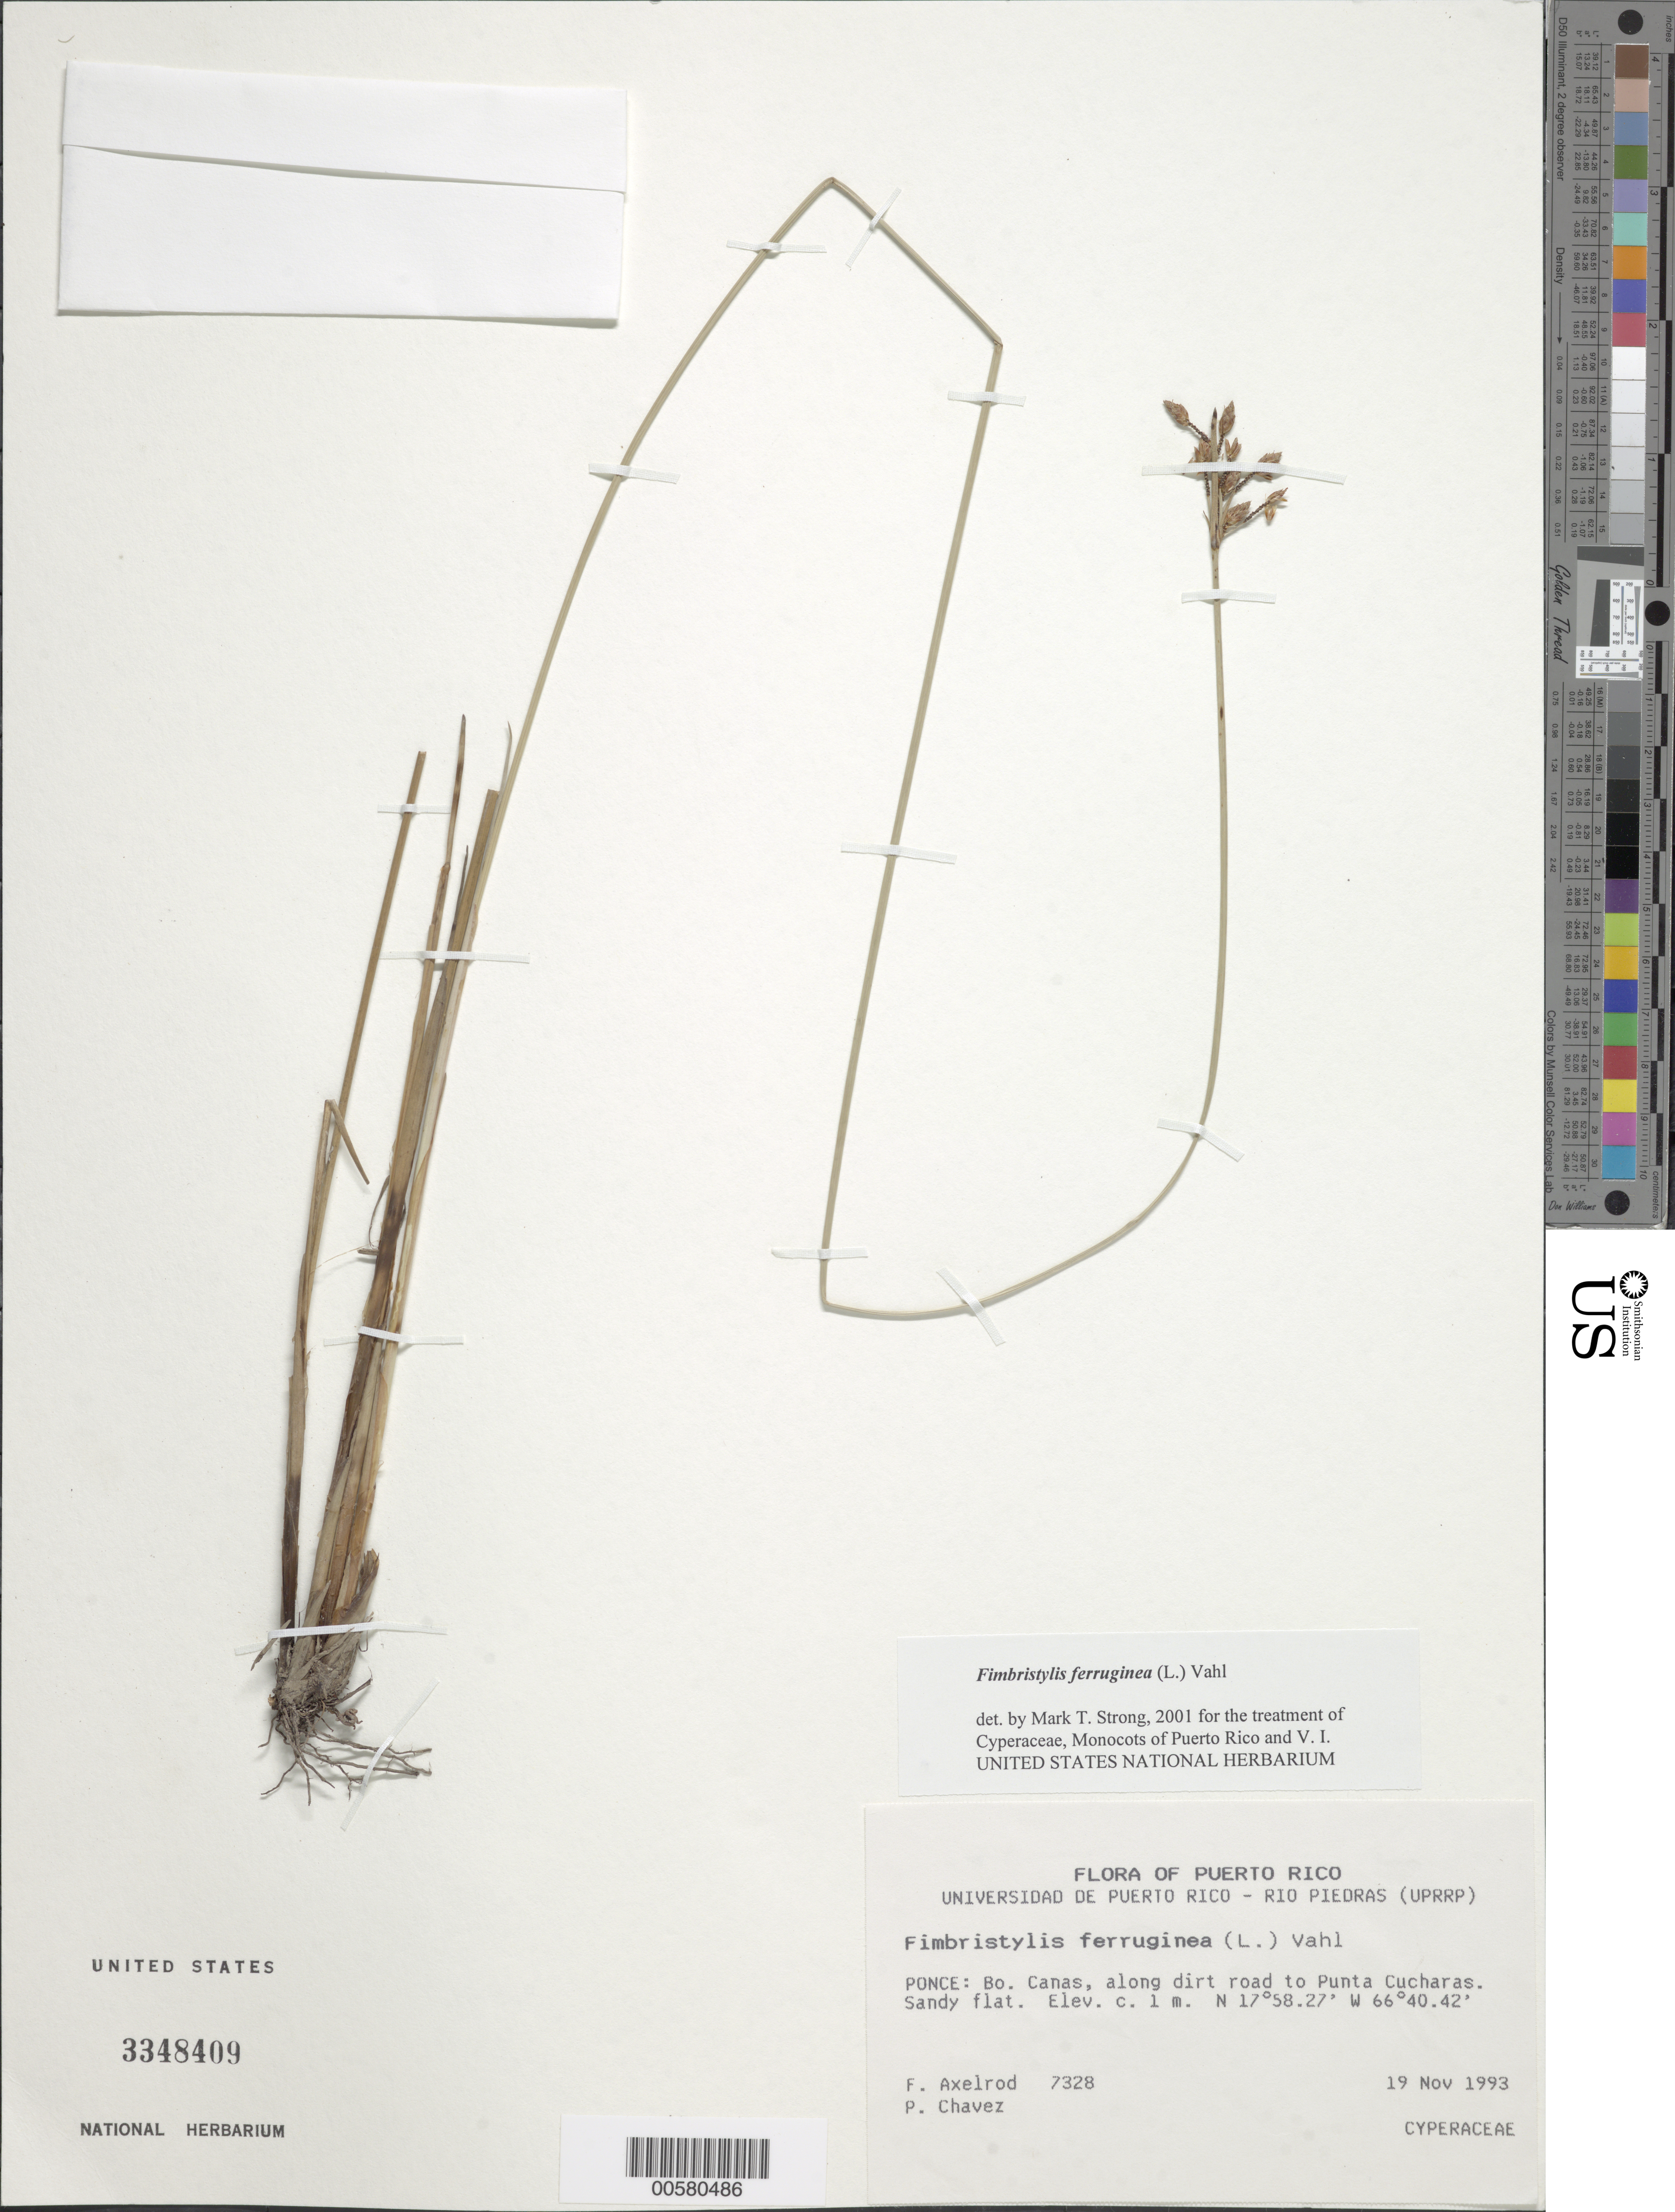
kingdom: Plantae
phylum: Tracheophyta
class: Liliopsida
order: Poales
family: Cyperaceae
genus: Fimbristylis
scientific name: Fimbristylis ferruginea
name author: (L.) Vahl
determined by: Strong, M. T., (US), Smithsonian Institution - National Museum of Natural History (UNITED STATES)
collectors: F. S. Axelrod & A. Chavez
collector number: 7328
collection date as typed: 19 Nov 1993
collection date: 1993-11-19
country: Puerto Rico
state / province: Ponce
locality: Ponce: Bo. Canas, along dirt road to Punta Cucharas.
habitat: Sandy flat.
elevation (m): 1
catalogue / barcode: US 3348409